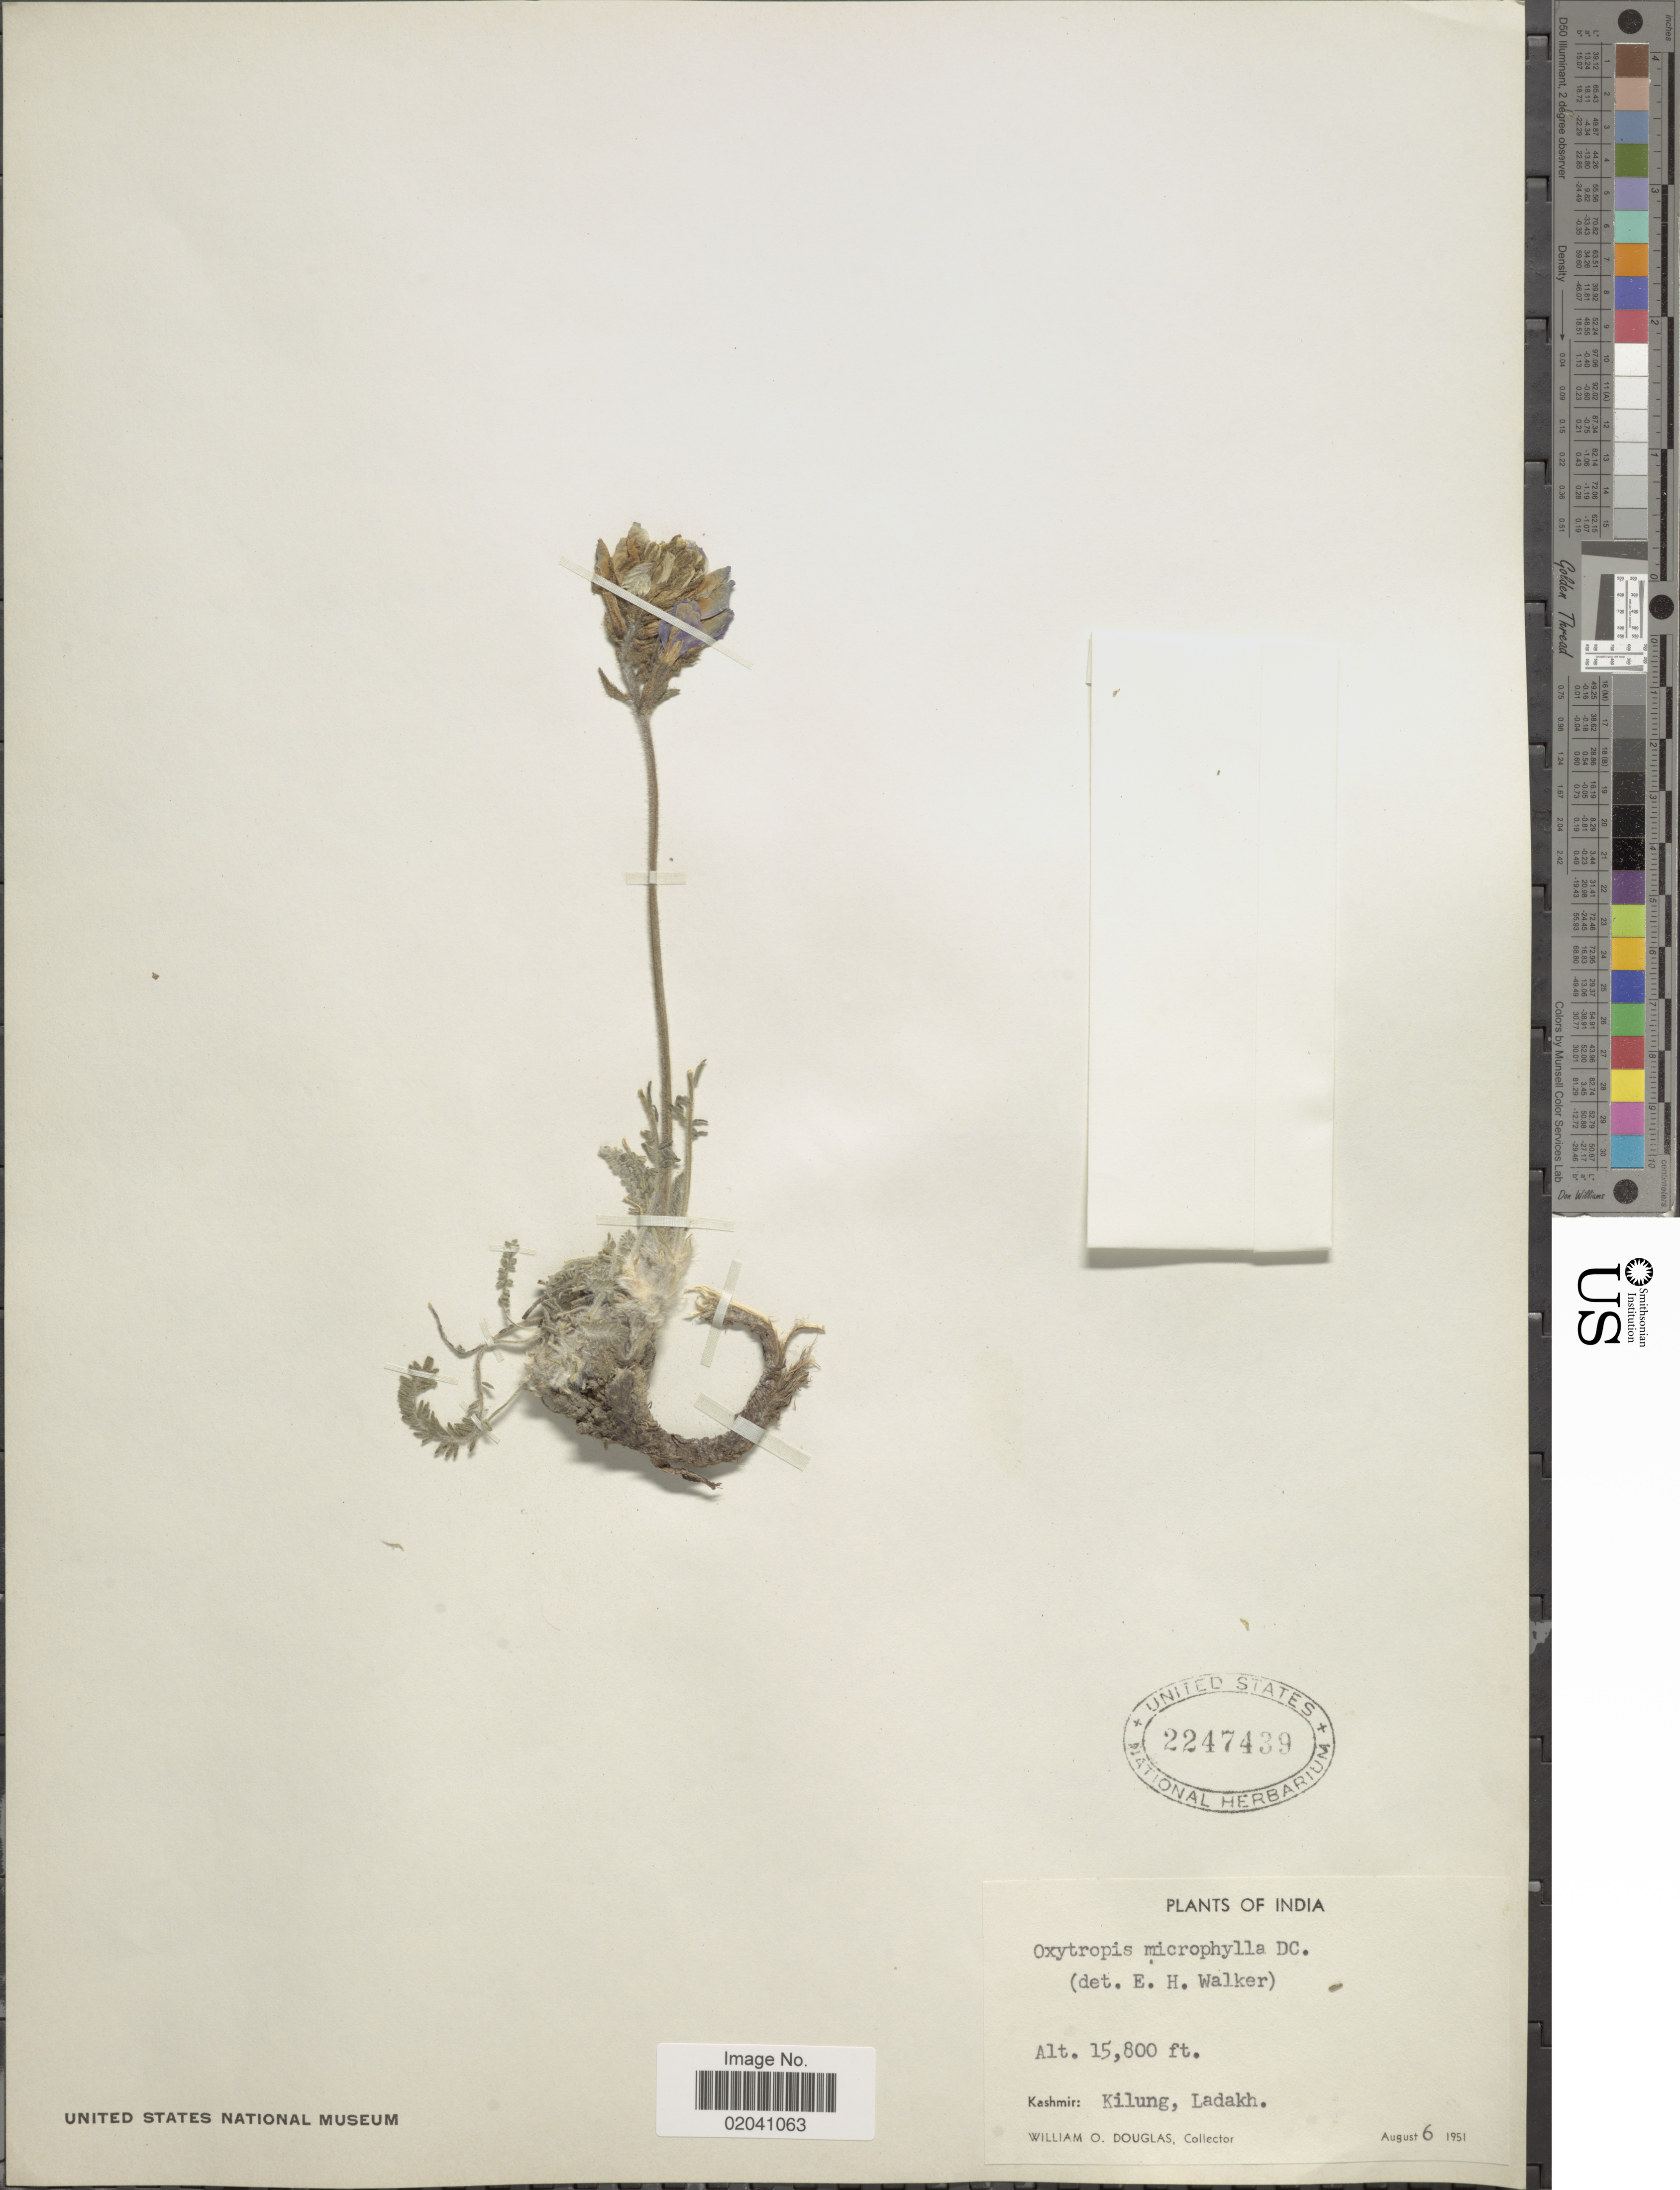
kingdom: Plantae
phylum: Tracheophyta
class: Magnoliopsida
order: Fabales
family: Fabaceae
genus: Oxytropis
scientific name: Oxytropis microphylla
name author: (Pall.) DC.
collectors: W. Douglas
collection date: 1951-08-06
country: India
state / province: Jammu and Kashmir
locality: Kashmir: Kilung, Ladakh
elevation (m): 4816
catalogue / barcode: US 2247439